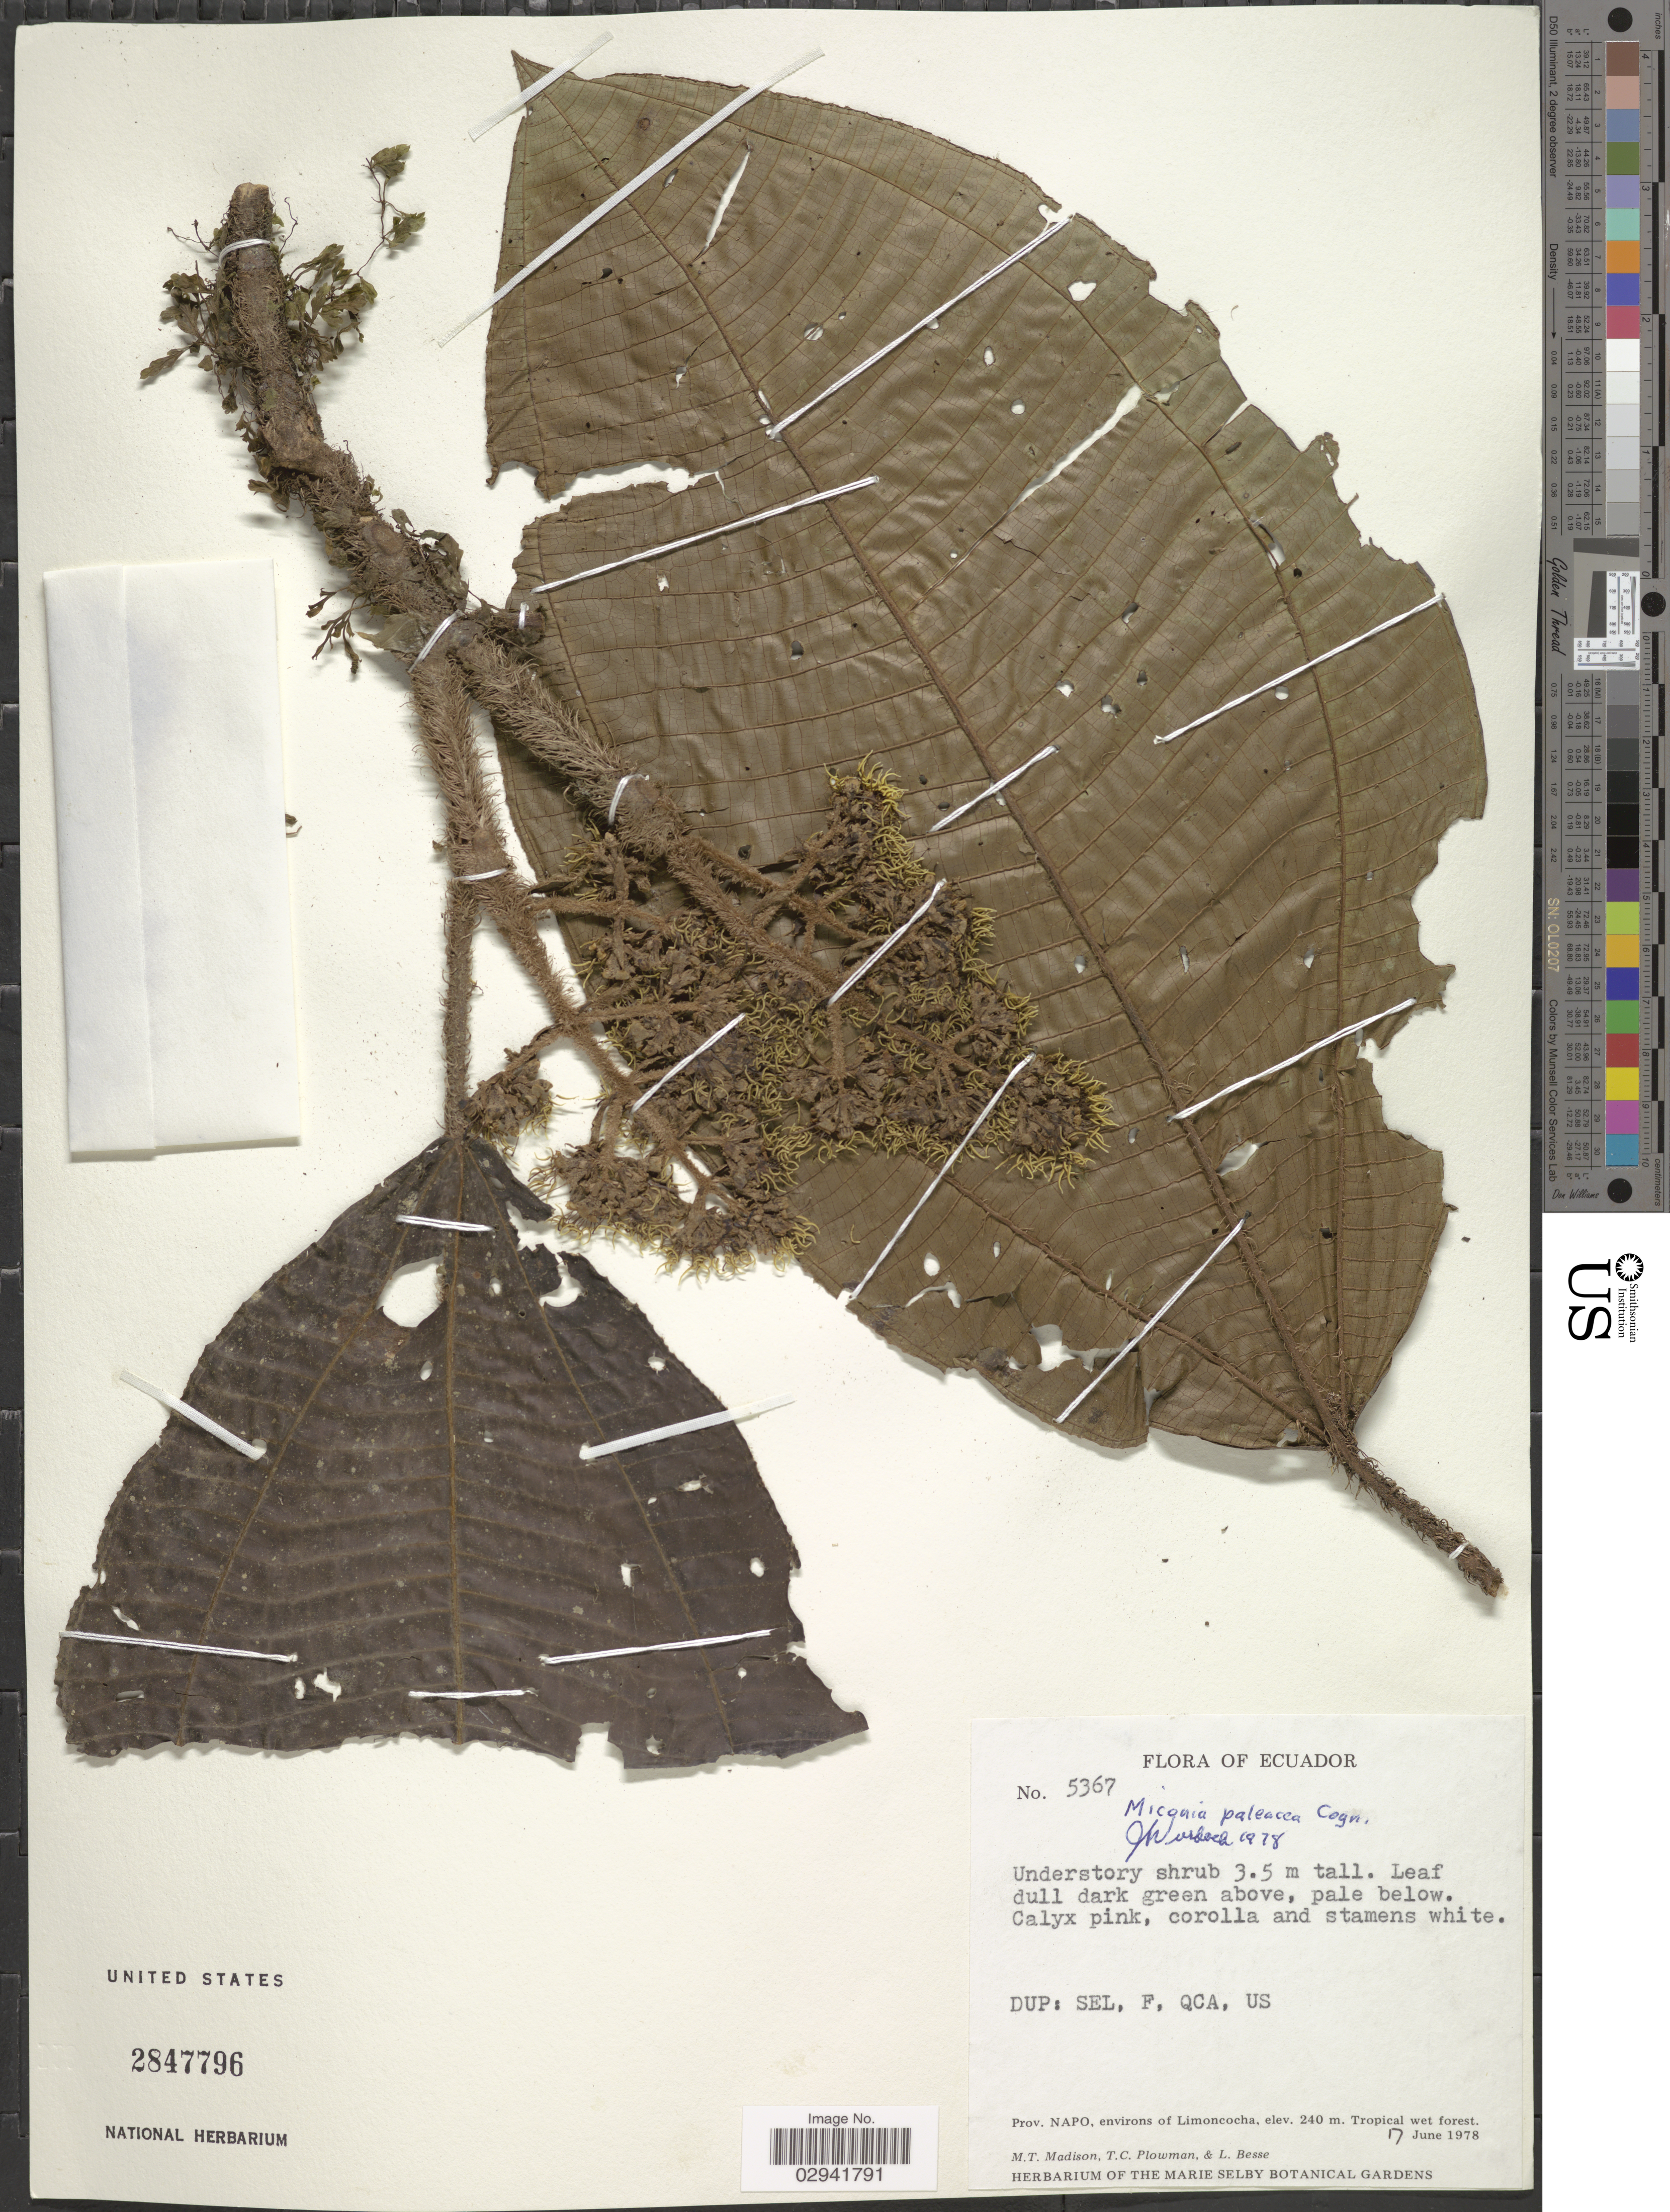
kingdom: Plantae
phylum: Tracheophyta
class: Magnoliopsida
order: Myrtales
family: Melastomataceae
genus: Miconia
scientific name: Miconia paleacea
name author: Cogn.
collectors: M. T. Madison, T. Plowman & L. Besse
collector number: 5367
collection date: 1978-06-17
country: Ecuador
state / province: Napo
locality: Environs of Limoncocha.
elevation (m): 240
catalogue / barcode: US 2847796